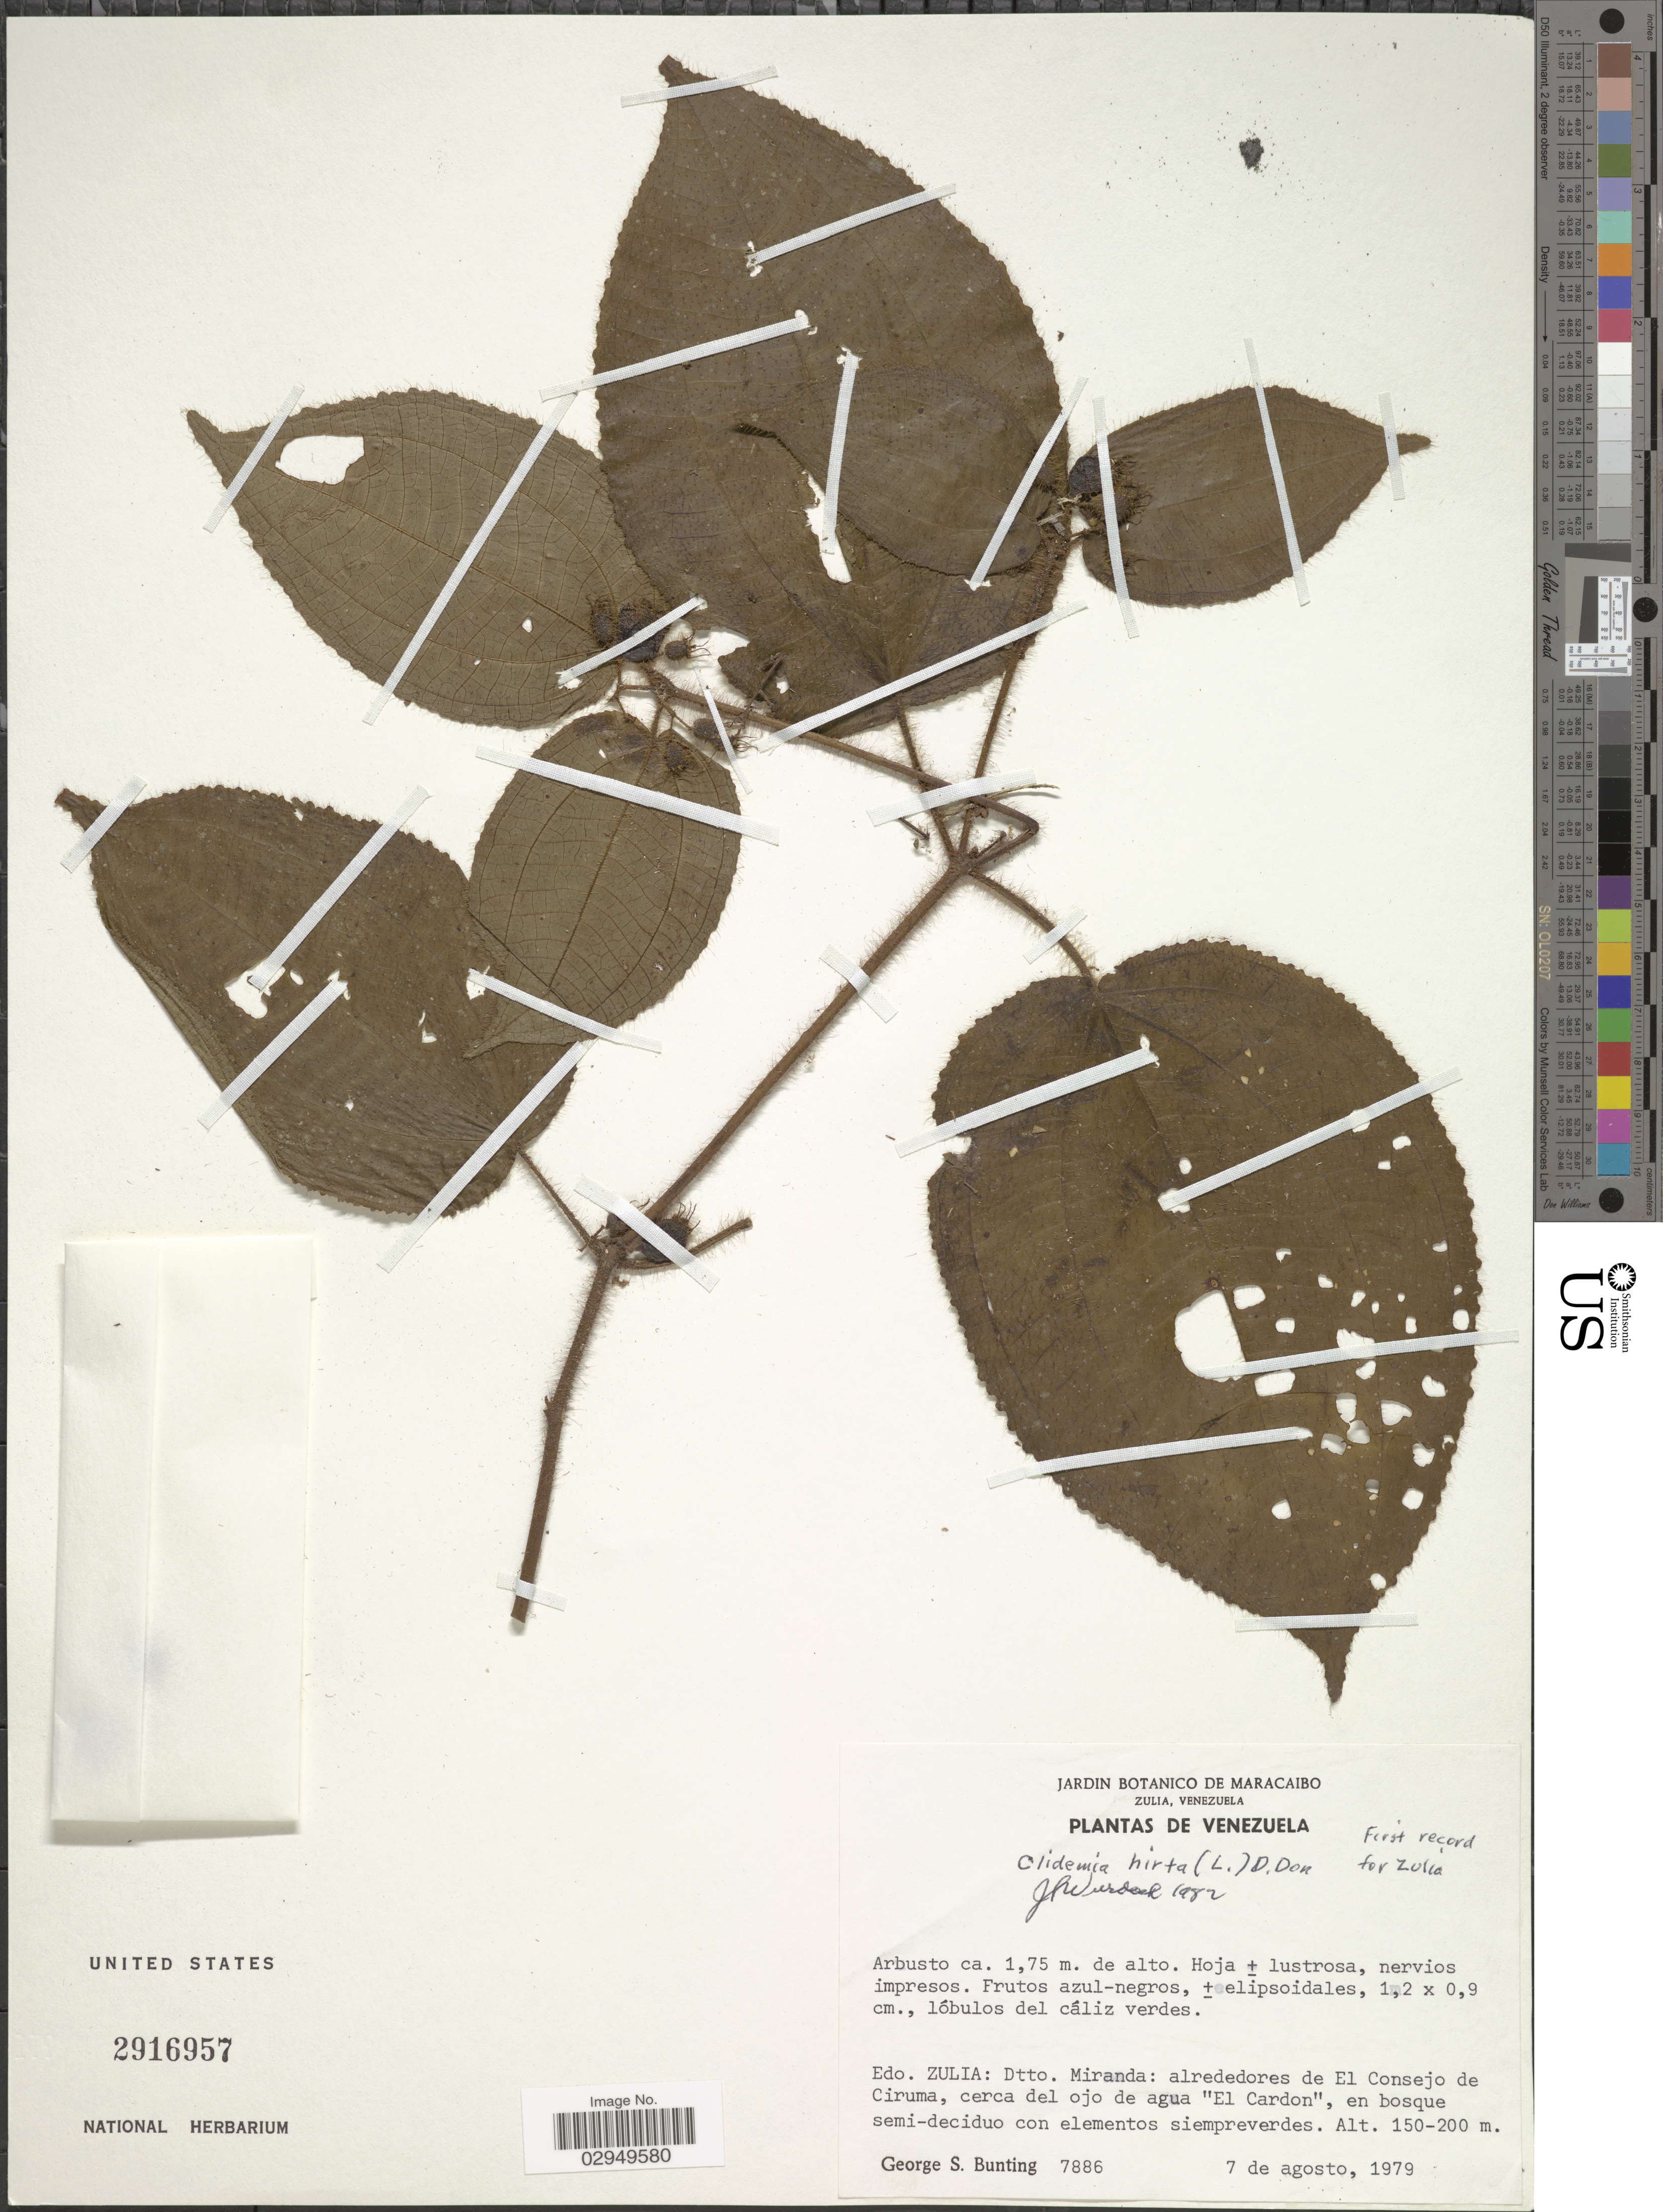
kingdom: Plantae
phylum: Tracheophyta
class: Magnoliopsida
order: Myrtales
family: Melastomataceae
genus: Clidemia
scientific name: Clidemia hirta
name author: (L.) D. Don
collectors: G. S. Bunting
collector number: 7886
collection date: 1979-08-07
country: Venezuela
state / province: Zulia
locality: Edo. Zulia: Dtto. Miranda: alrededores de El Consejo de Ciruma, cerca del ojo de agua "El Cardon".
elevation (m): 150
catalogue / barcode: US 2916957